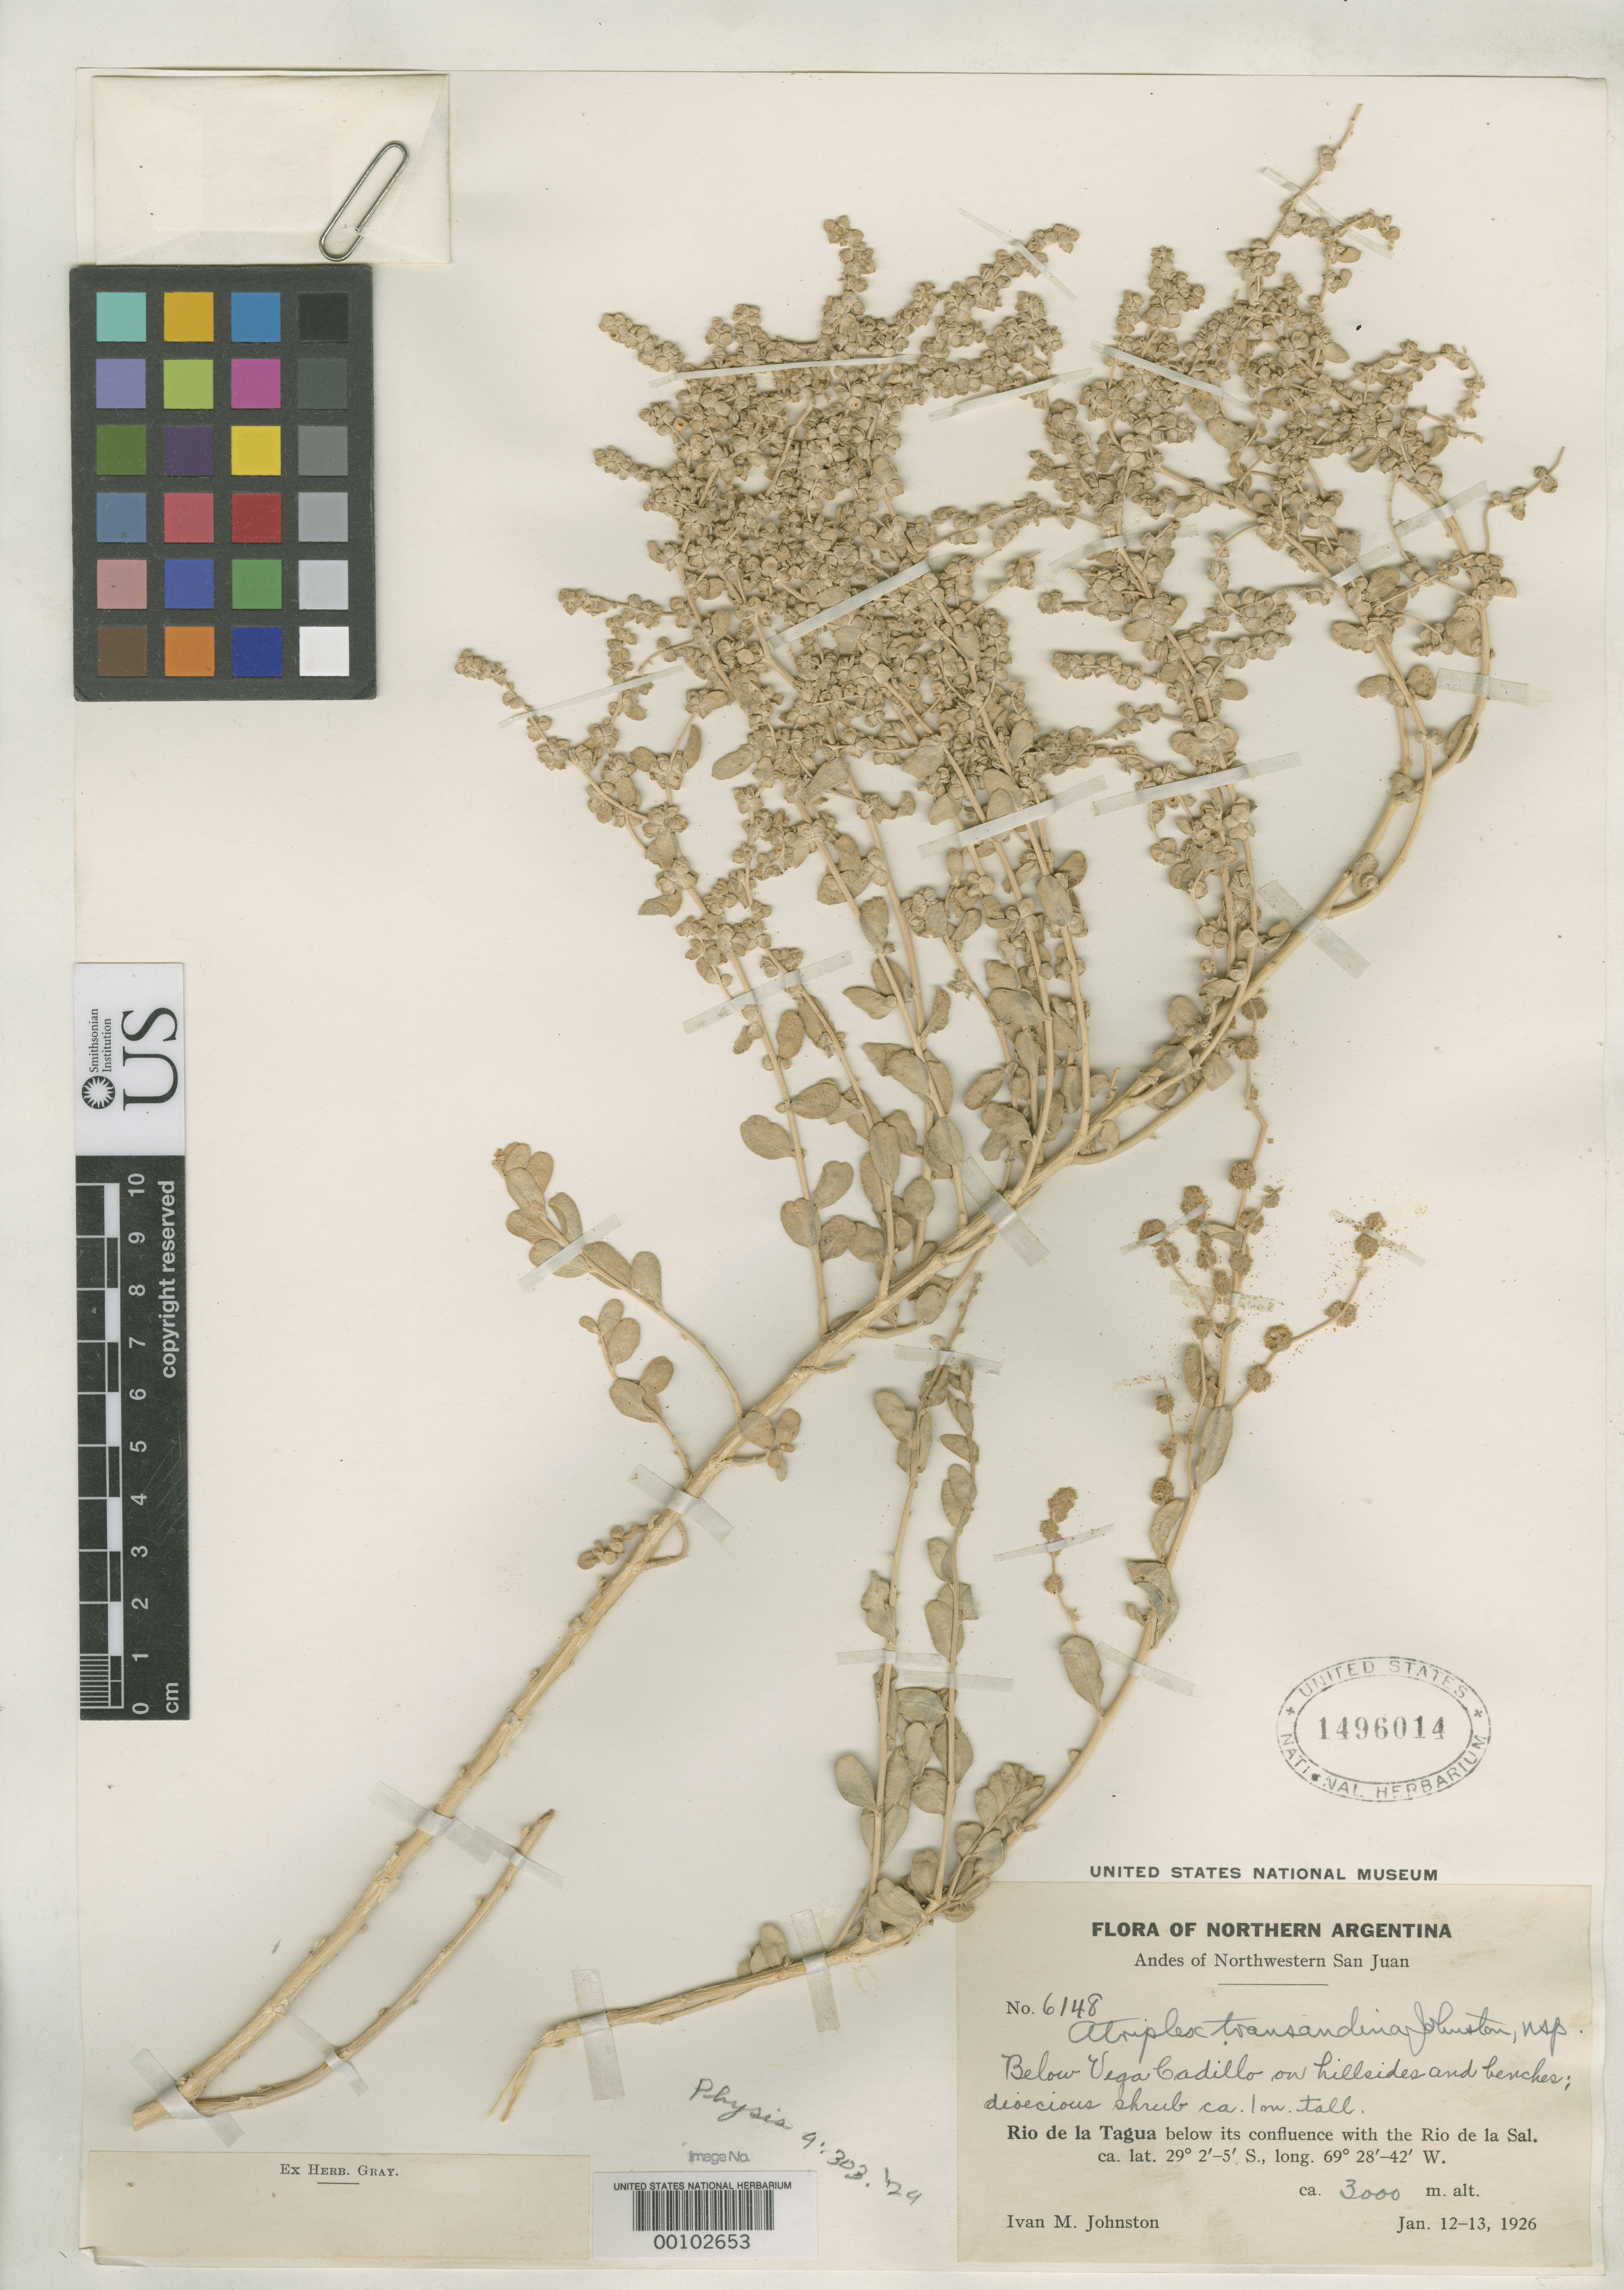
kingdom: Plantae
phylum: Tracheophyta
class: Magnoliopsida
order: Caryophyllales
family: Amaranthaceae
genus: Atriplex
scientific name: Atriplex transandina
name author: I.M. Johnst.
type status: Type Collection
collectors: I.M. Johnston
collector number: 6148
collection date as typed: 12 Jan 1926 to 13 Jan 1926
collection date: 1926-01-12/1926-01-13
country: Argentina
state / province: San Juan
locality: Rio de La Tagua below its confluence with Rio de La Sal.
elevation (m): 3000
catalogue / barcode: US 1496014